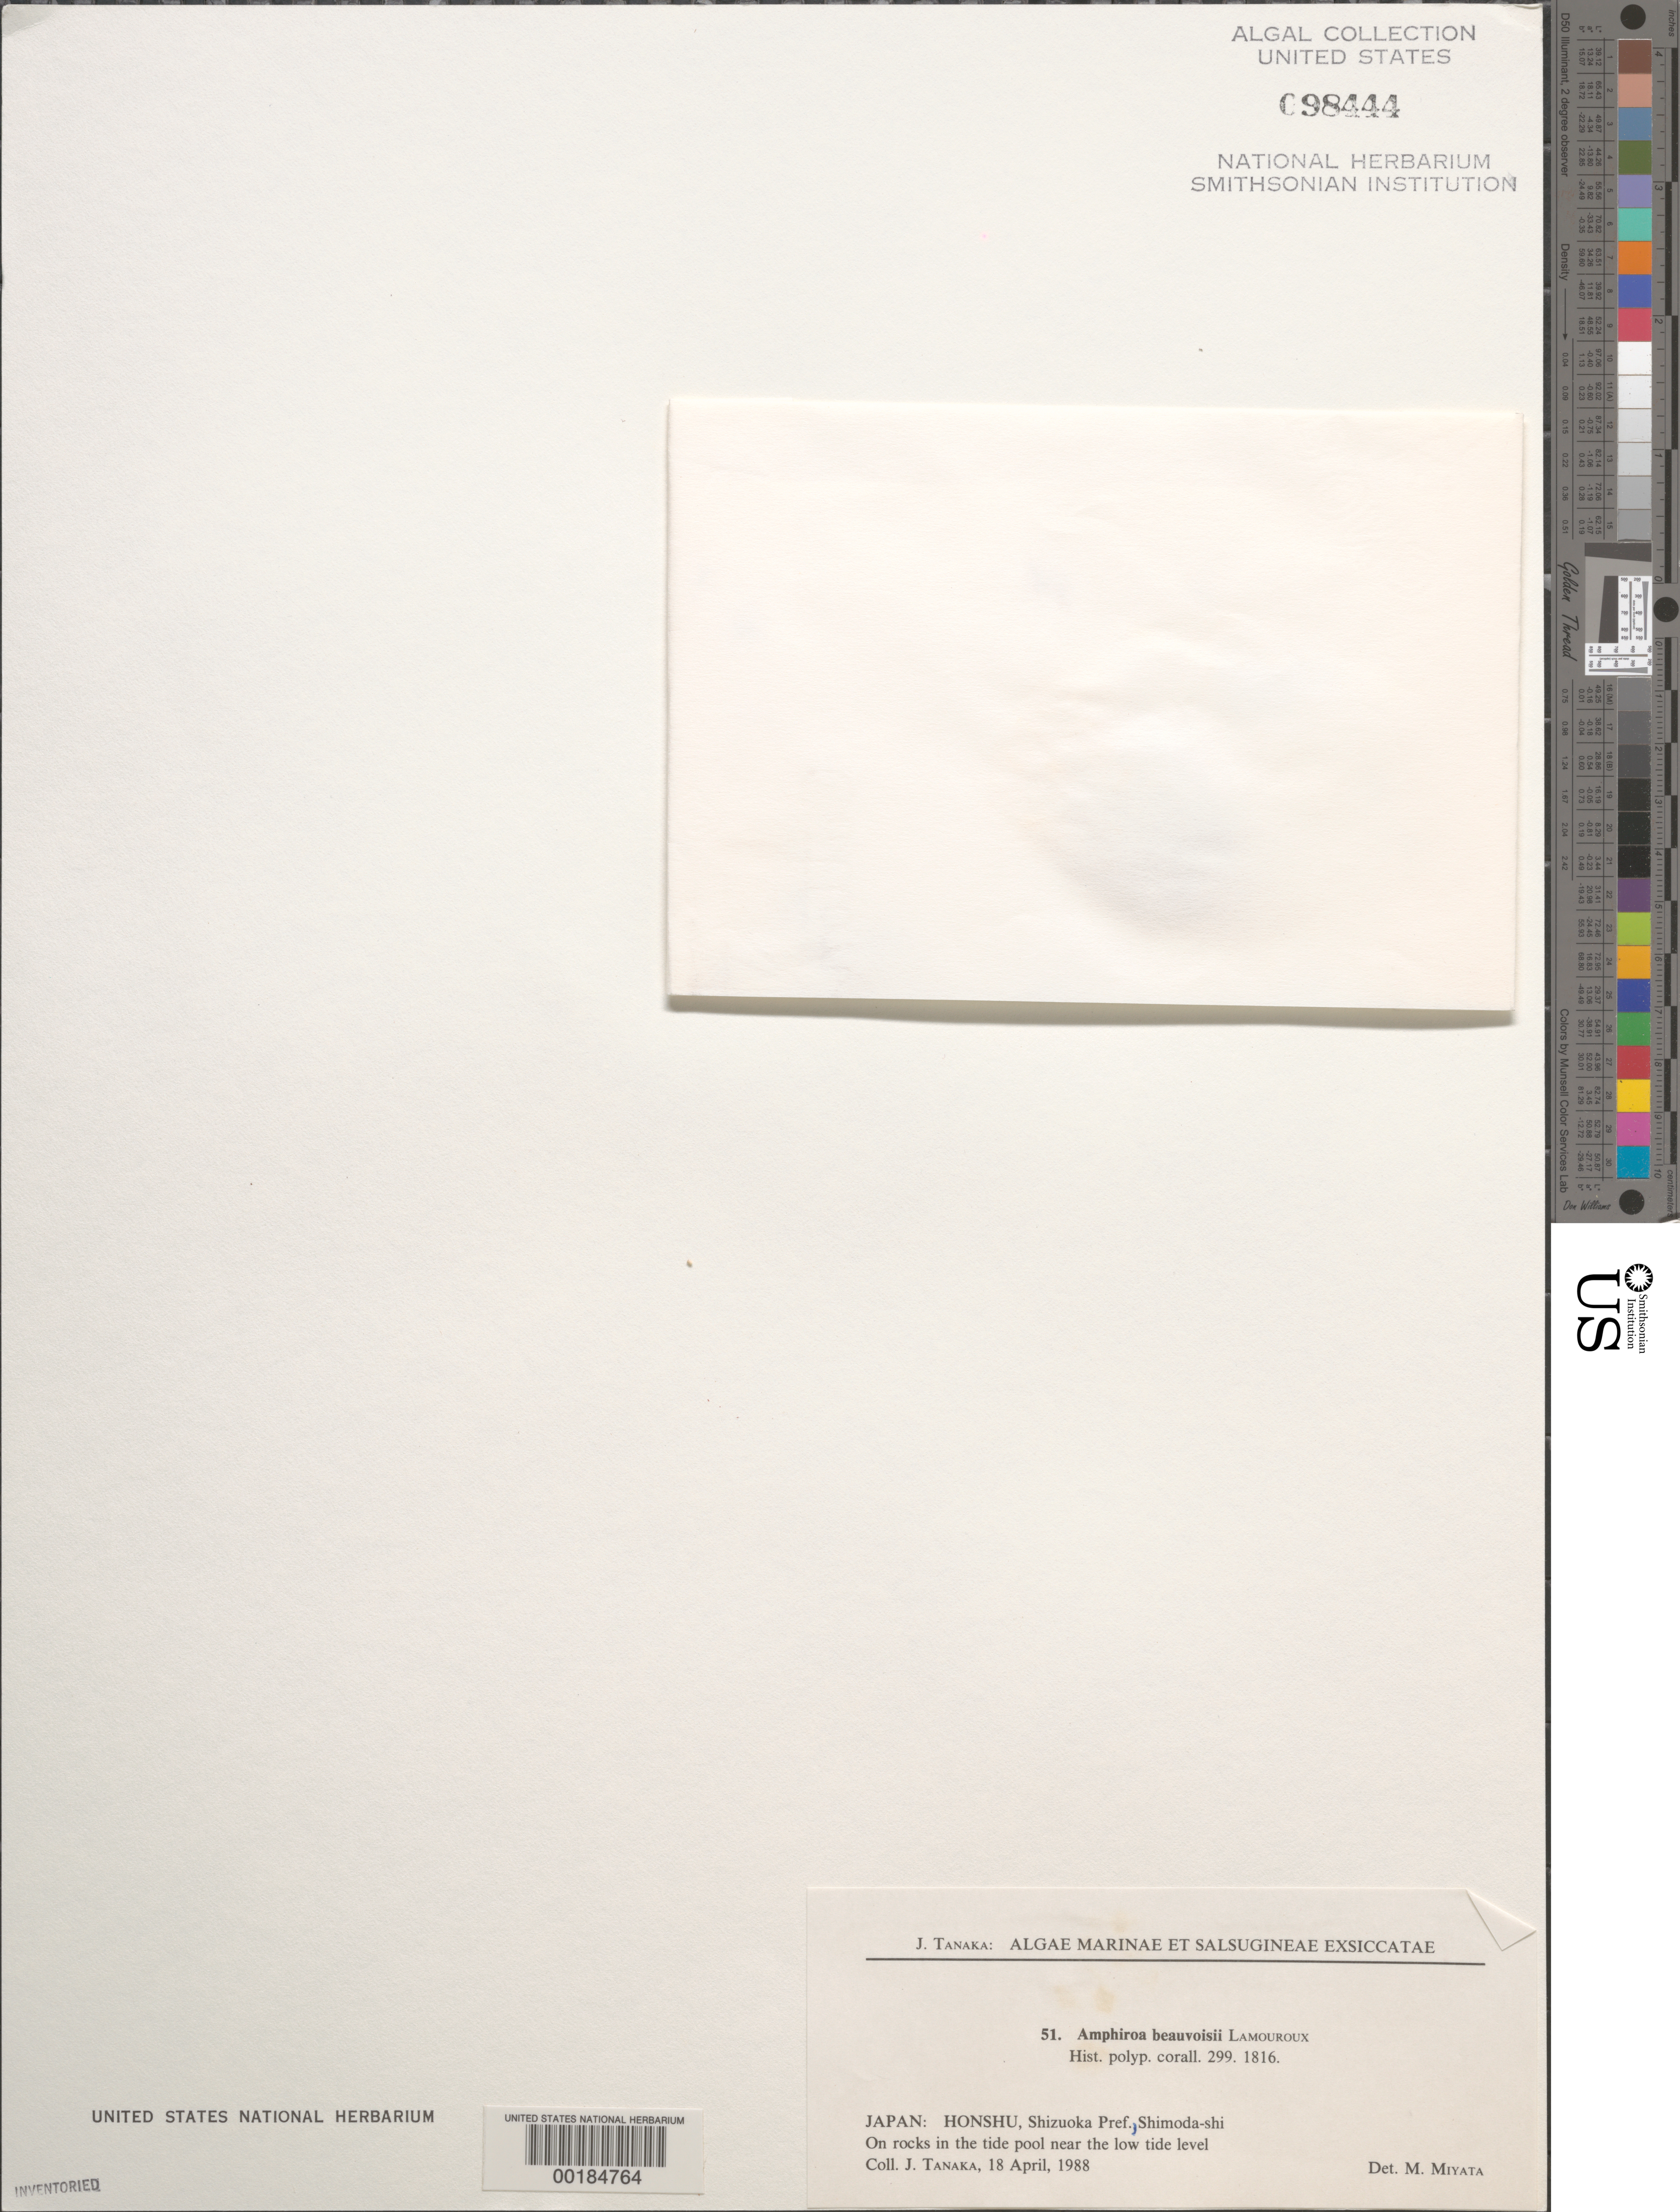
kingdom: Plantae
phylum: Rhodophyta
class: Florideophyceae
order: Corallinales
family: Lithophyllaceae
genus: Amphiroa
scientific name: Amphiroa beauvoisii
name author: J.V.Lamouroux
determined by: Miyata, M.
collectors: J. Tanaka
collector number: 51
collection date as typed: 18 Apr 1988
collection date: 1988-04-18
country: Japan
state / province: Sizuoka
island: Honshu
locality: Shimoda-shi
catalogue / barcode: US 98444